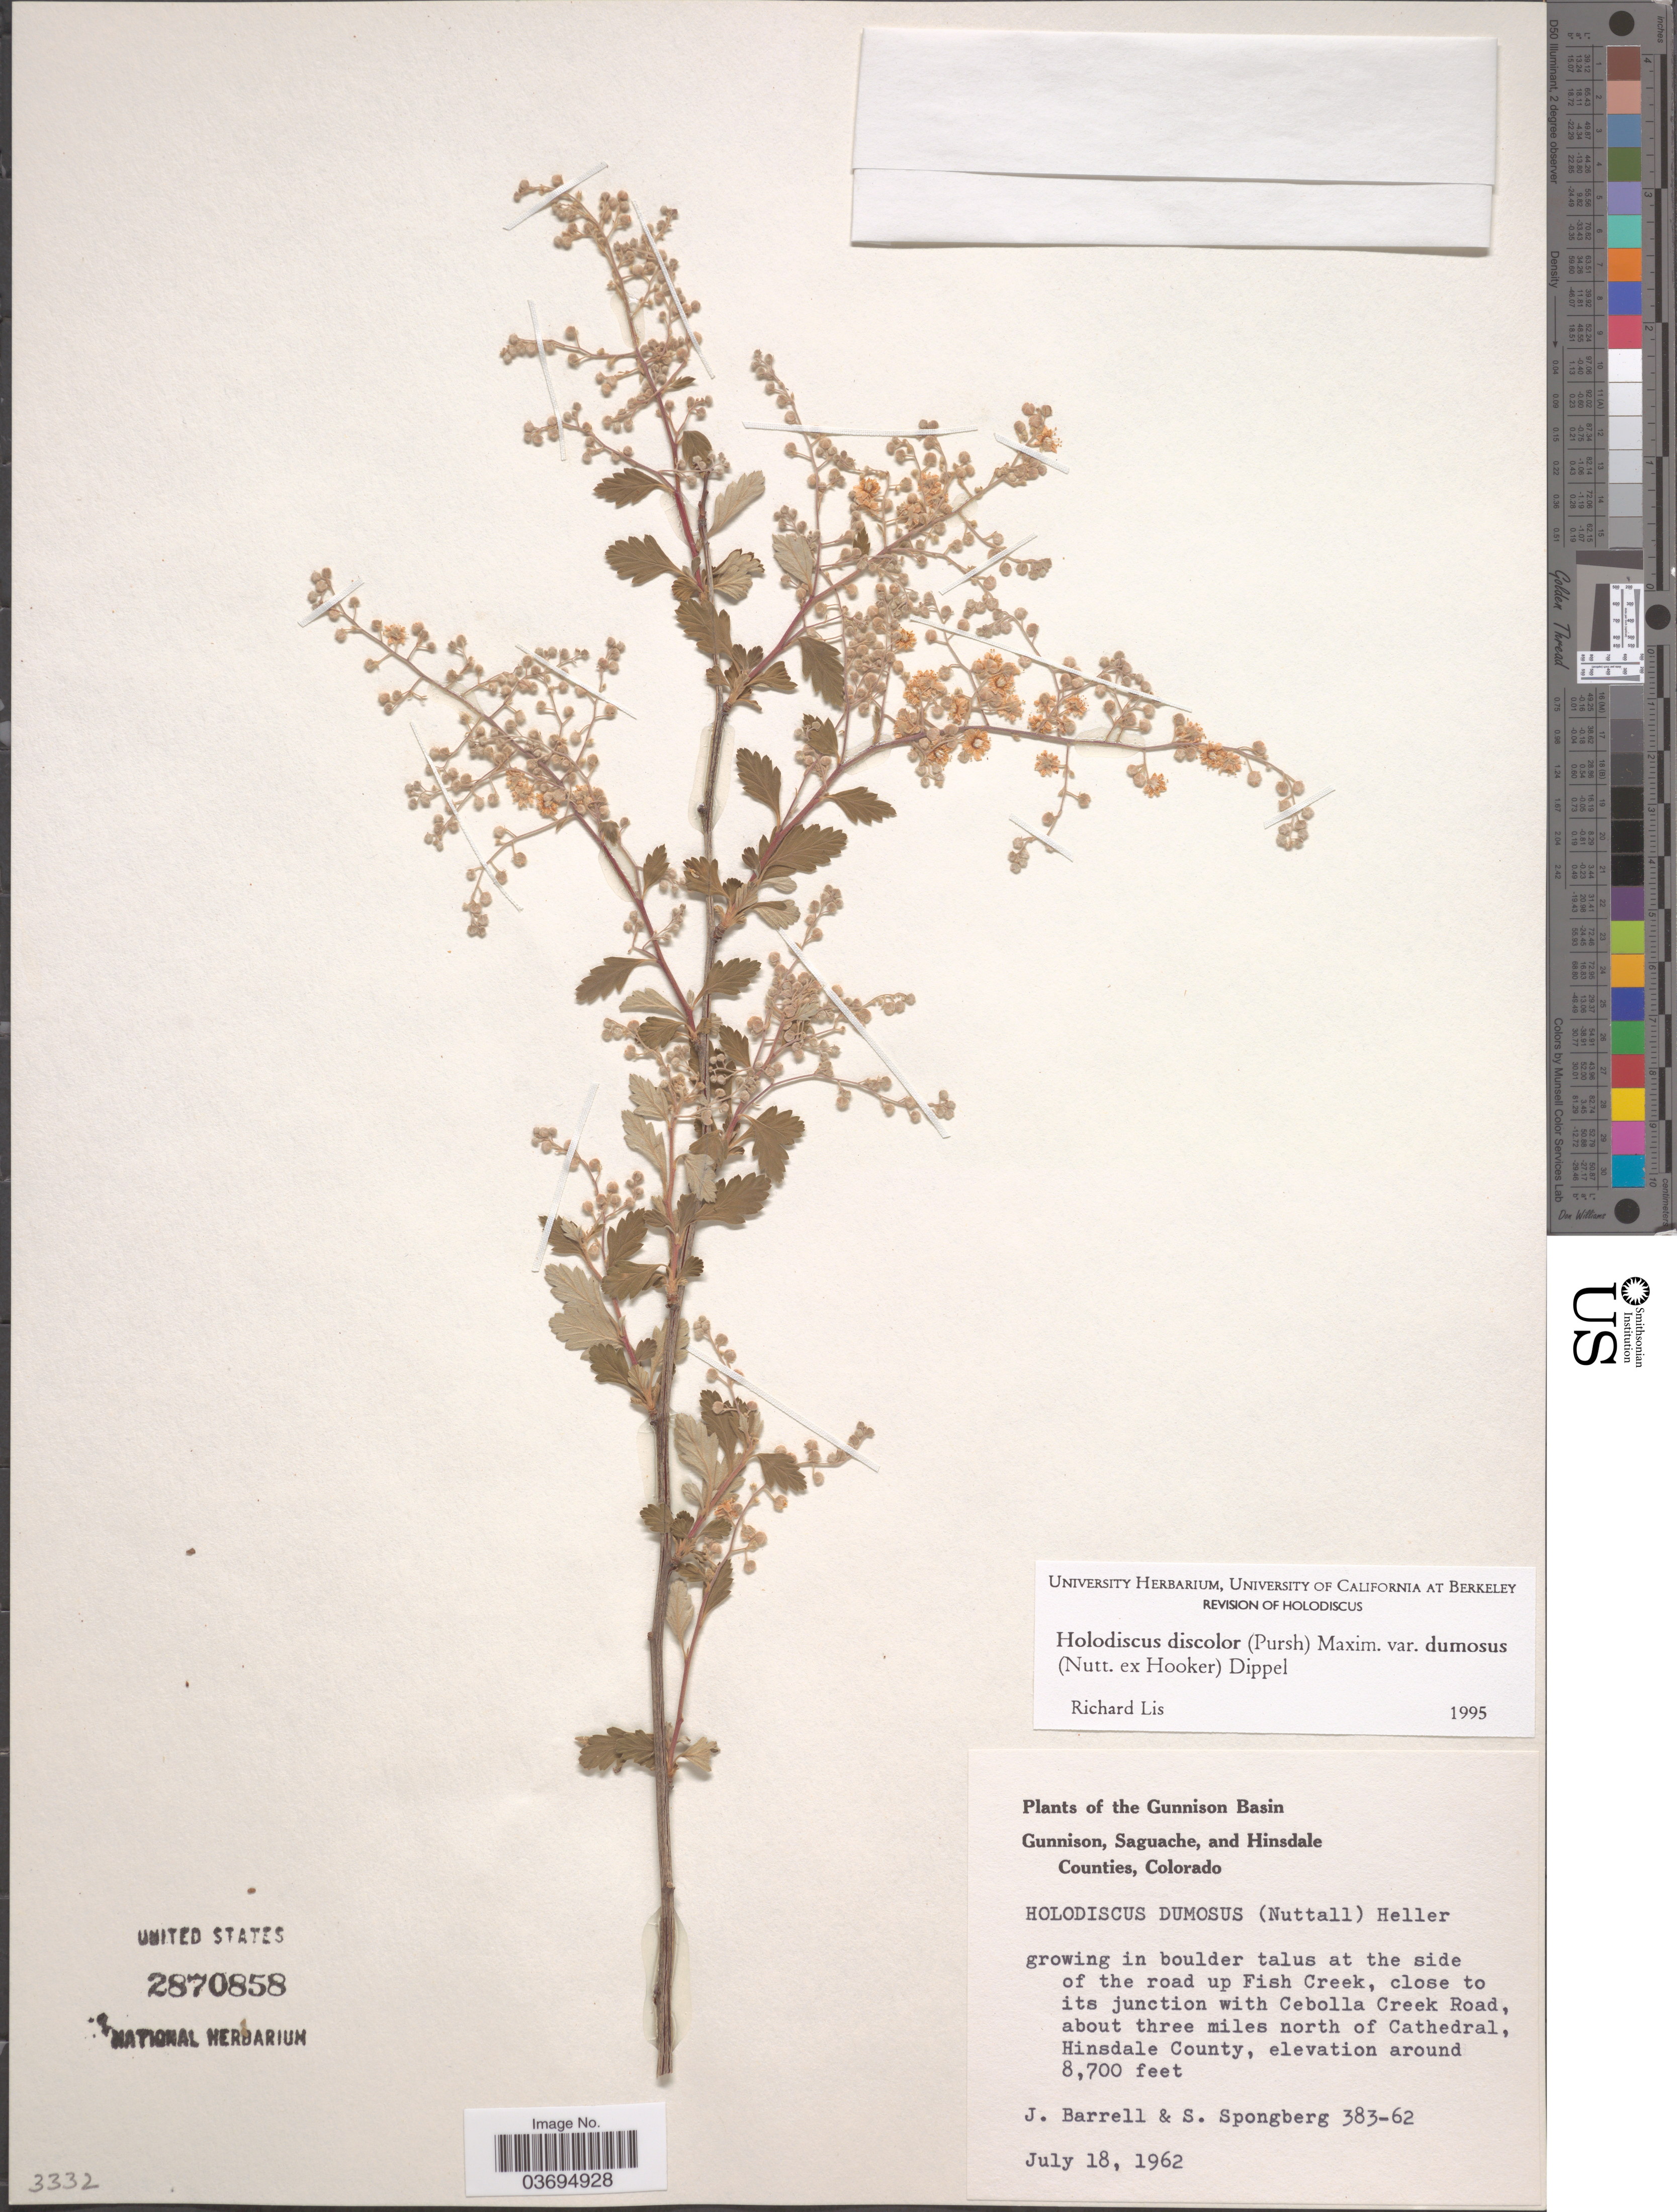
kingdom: Plantae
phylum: Tracheophyta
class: Magnoliopsida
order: Rosales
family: Rosaceae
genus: Holodiscus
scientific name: Holodiscus discolor var. dumosus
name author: Maxim. ex J.M. Coult.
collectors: J. Barrell & S. A.Spongberg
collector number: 383-62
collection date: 1962-07-18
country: United States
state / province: Colorado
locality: Gunnison Basin. The road up Fish Creek, close to its junction with Cebolla Creek Road, about three miles north of Cathedral, Hinsdale County.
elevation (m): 2652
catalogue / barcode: US 2870858